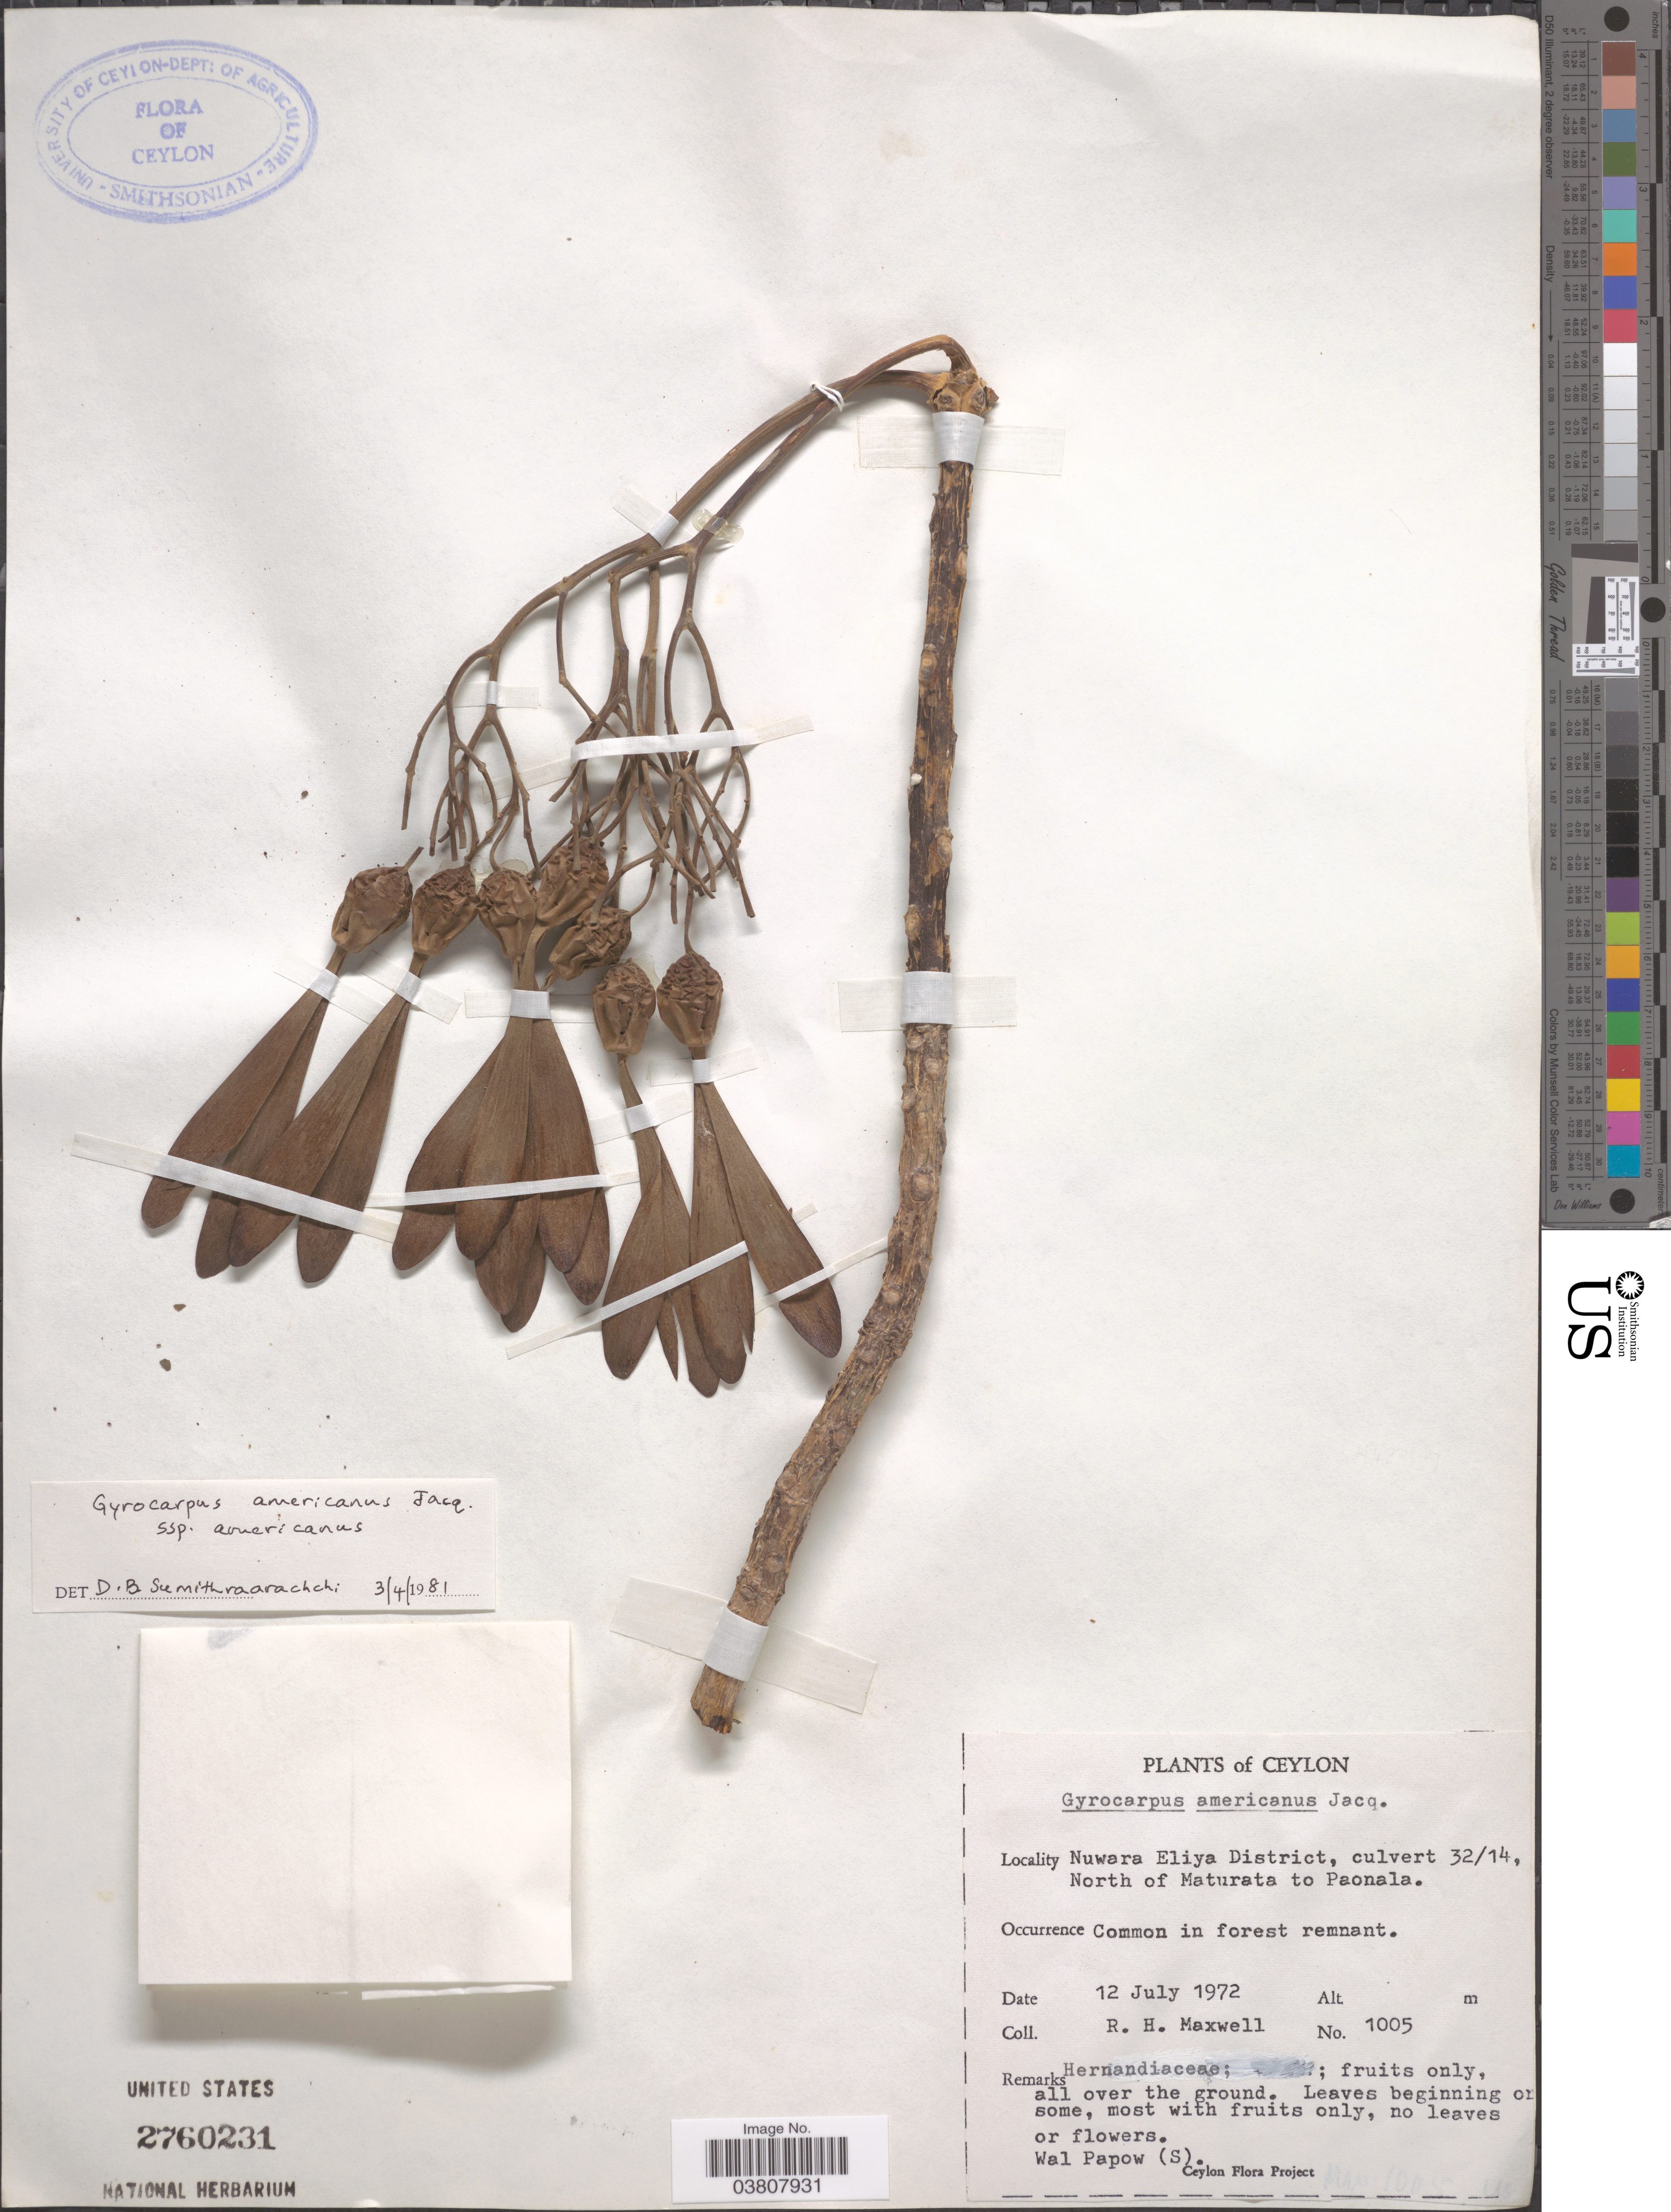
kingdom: Plantae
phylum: Tracheophyta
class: Magnoliopsida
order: Laurales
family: Hernandiaceae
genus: Gyrocarpus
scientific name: Gyrocarpus americanus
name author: Jacq.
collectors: R. Maxwell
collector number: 1005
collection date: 1972-07-12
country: Sri Lanka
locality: Ceylon. Nuwara Eliya District, culvert 32/14, North of Maturata to Paonala.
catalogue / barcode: US 2760231